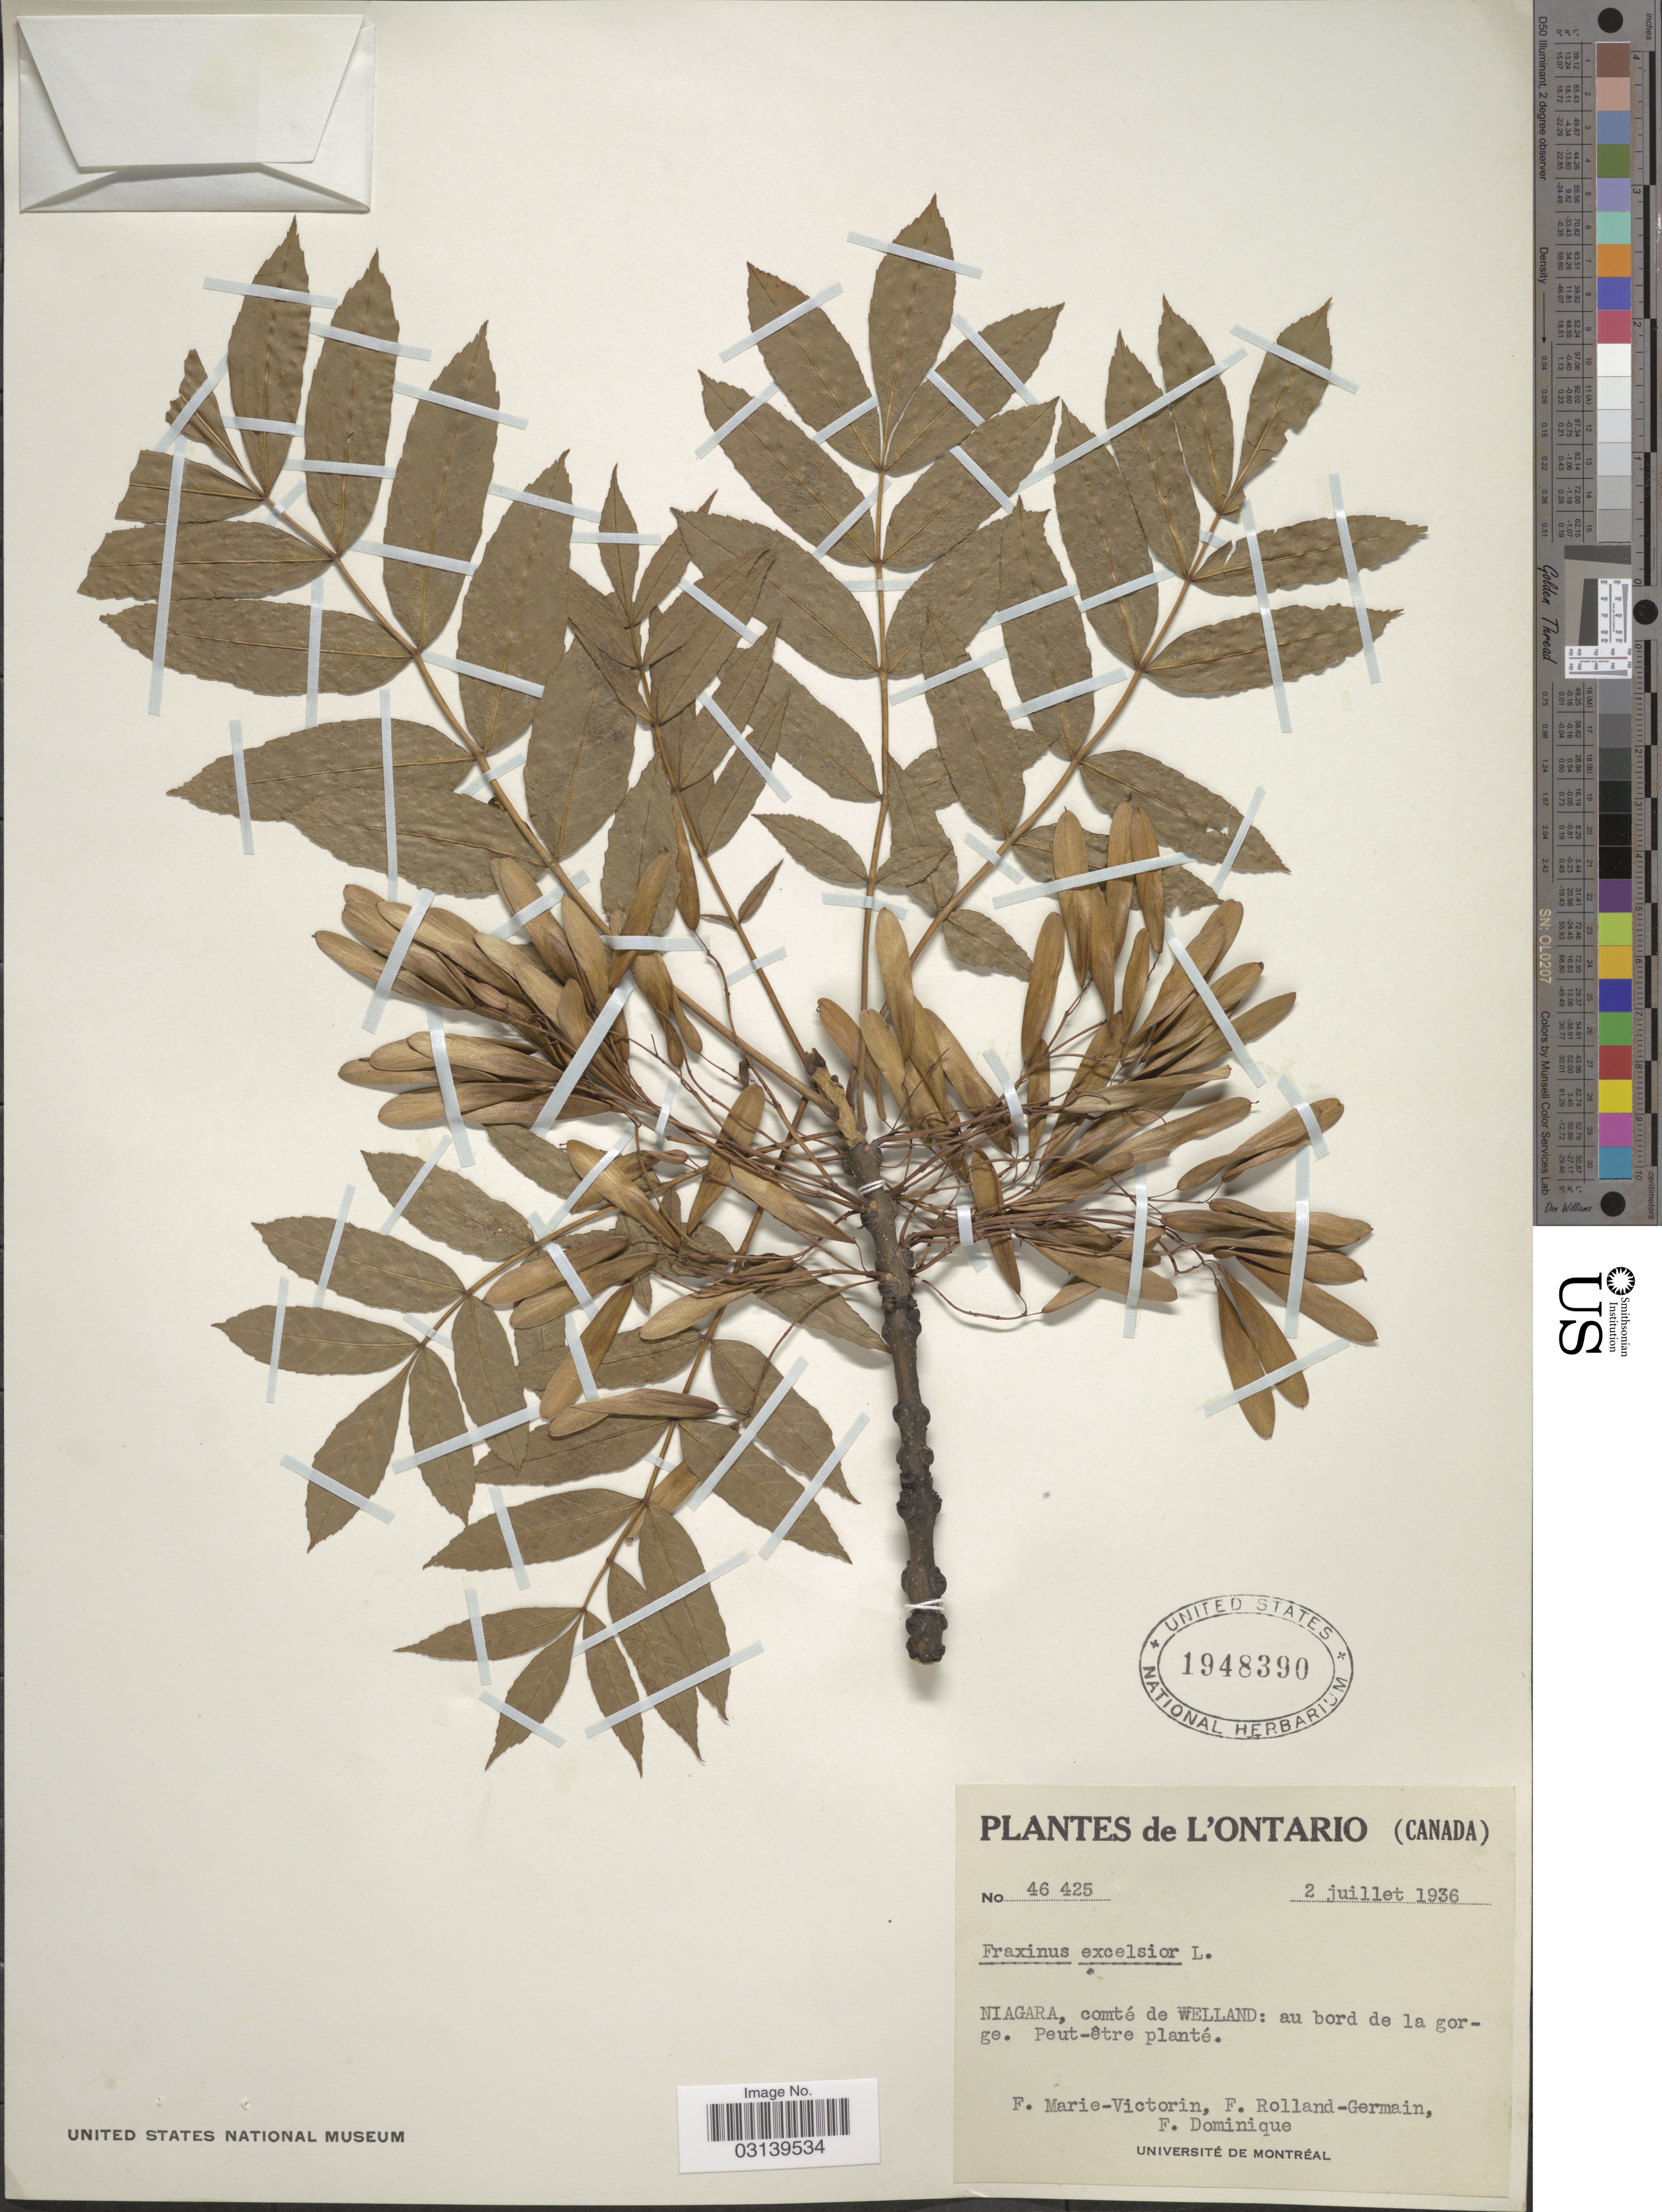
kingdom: Plantae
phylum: Tracheophyta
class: Magnoliopsida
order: Lamiales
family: Oleaceae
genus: Fraxinus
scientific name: Fraxinus excelsior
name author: L.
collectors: F. Marie-Victorin, Rolland-Germain & F. Dominique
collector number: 46425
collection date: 1936-07-02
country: Canada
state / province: Ontario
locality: Niagara, comté de Welland: au bord de la gorge.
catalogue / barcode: US 1948390